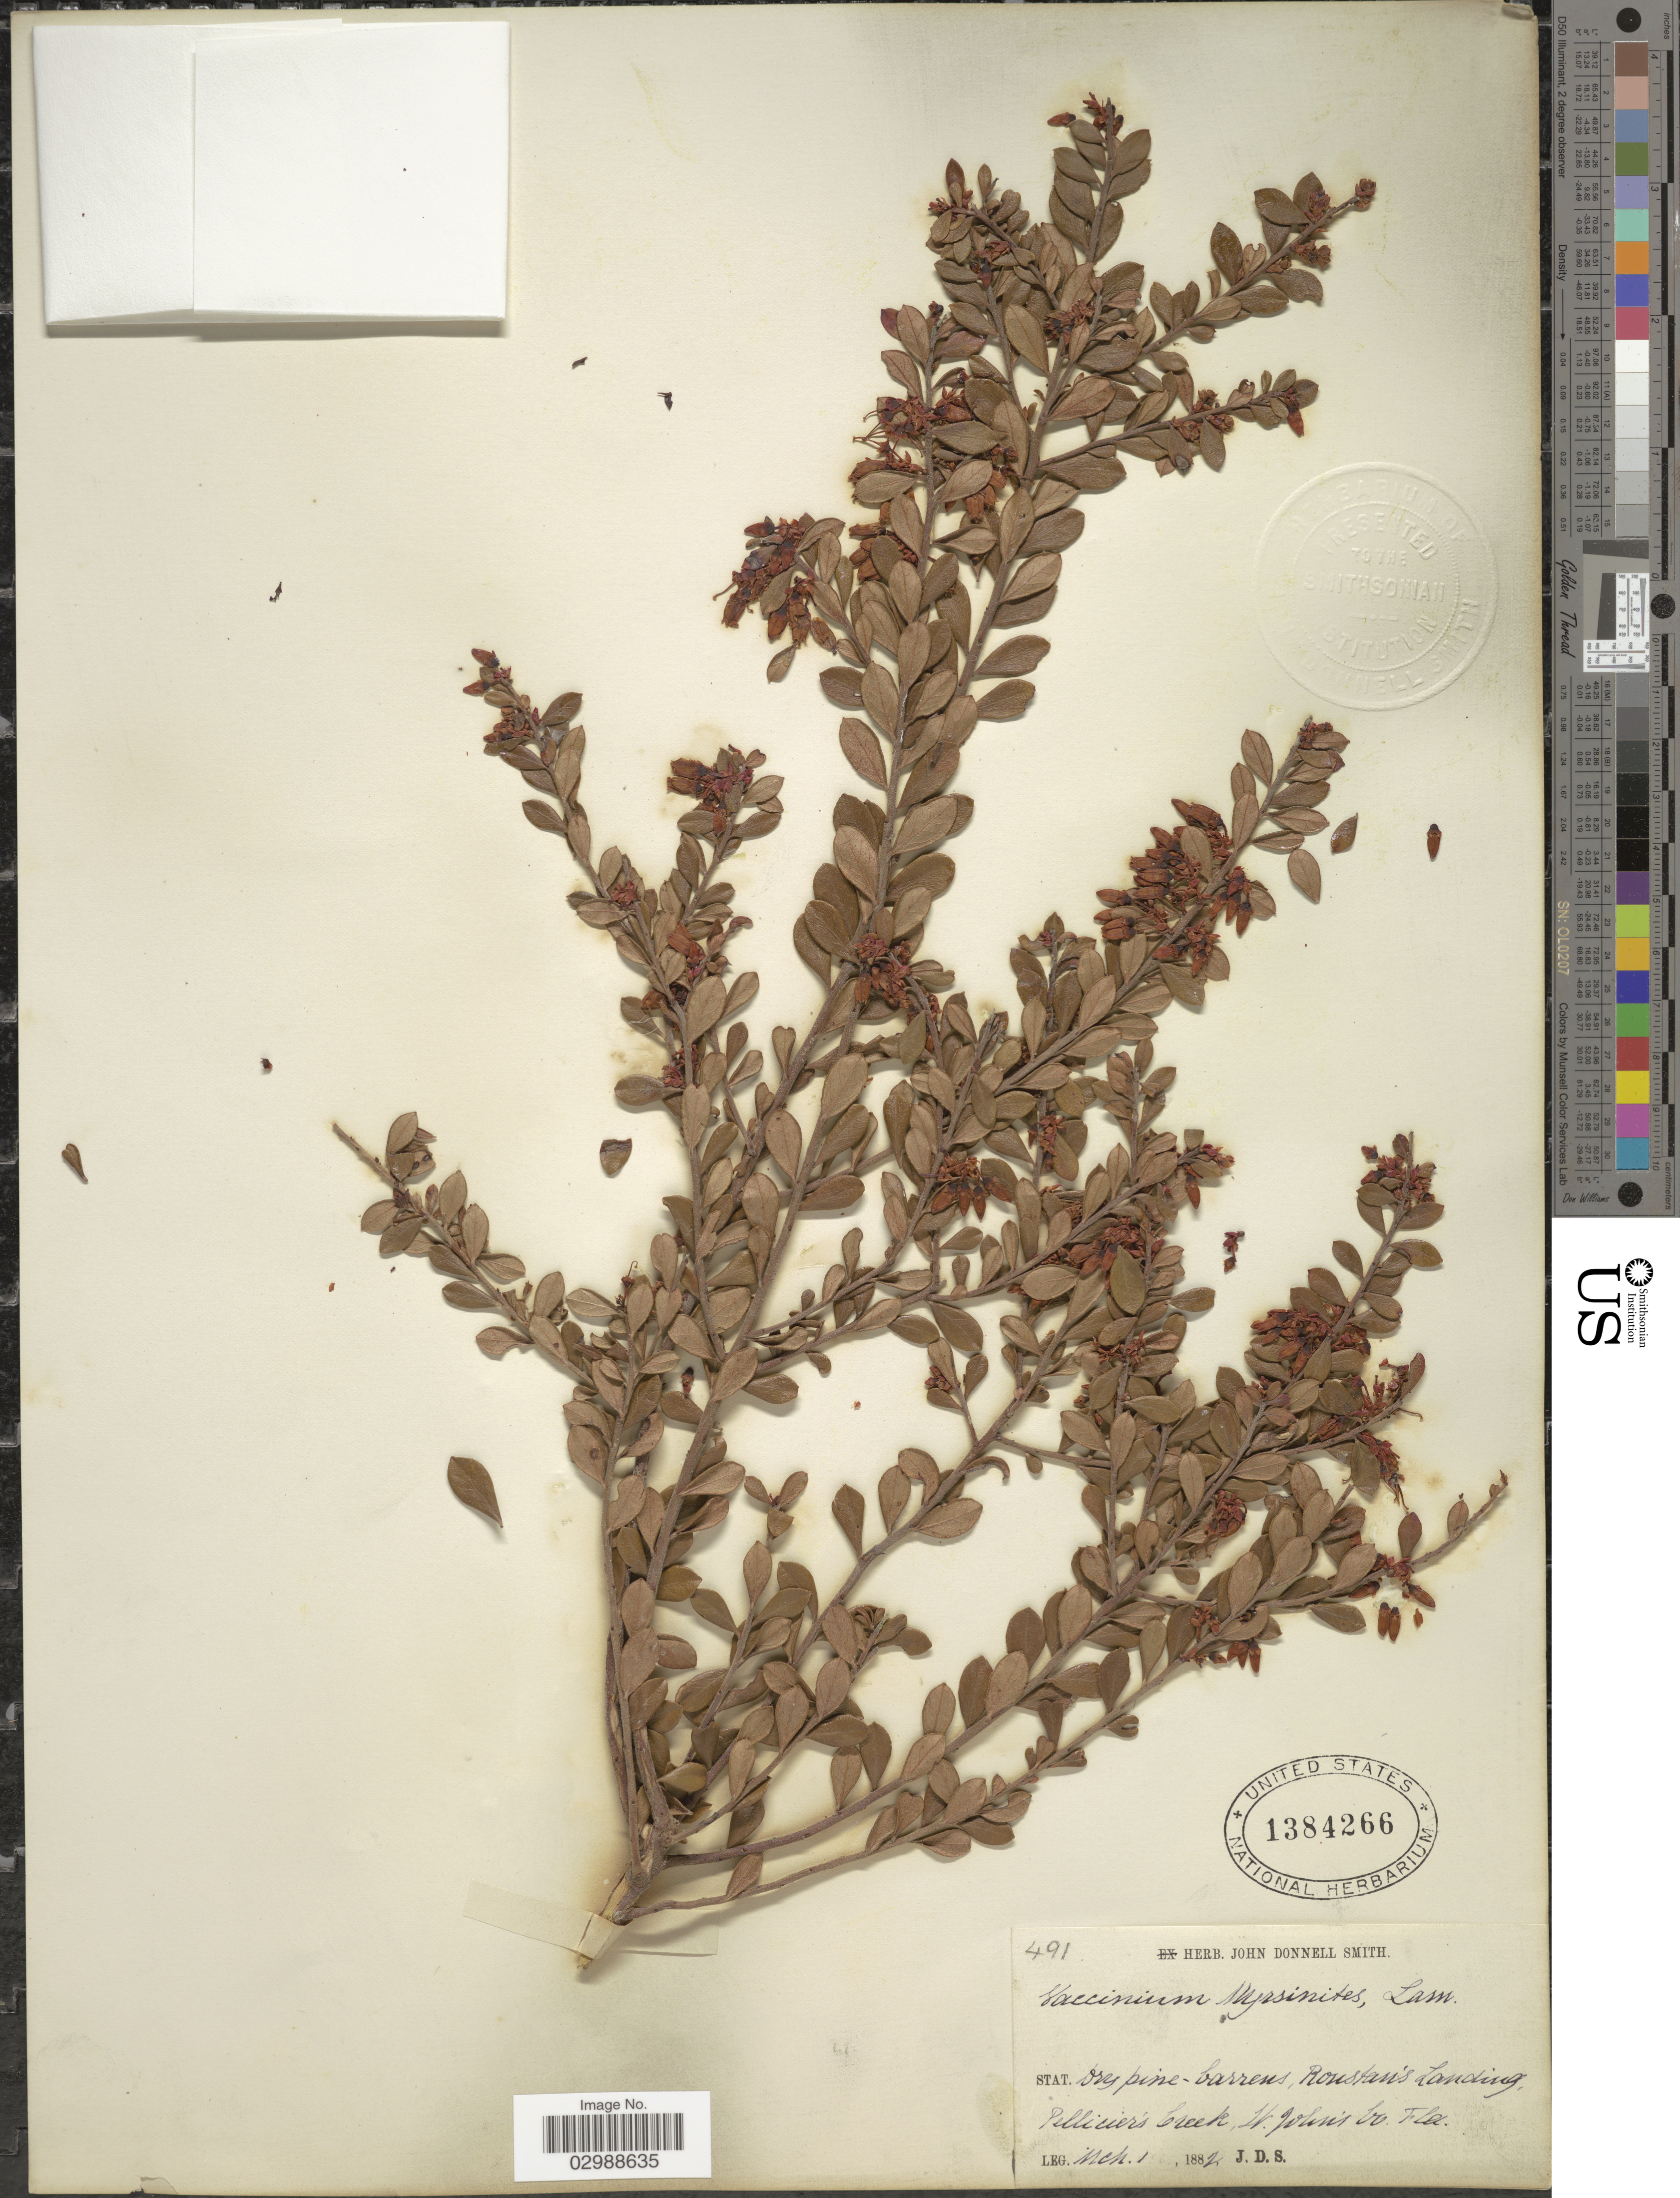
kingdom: Plantae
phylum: Tracheophyta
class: Magnoliopsida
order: Ericales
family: Ericaceae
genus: Vaccinium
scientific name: Vaccinium myrsinites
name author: Lam.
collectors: J. Donnell Smith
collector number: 491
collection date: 1882-03-01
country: United States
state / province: Florida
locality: Ronstan's Landing, Pellicier's Creek, St. John's Co.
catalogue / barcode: US 1384266